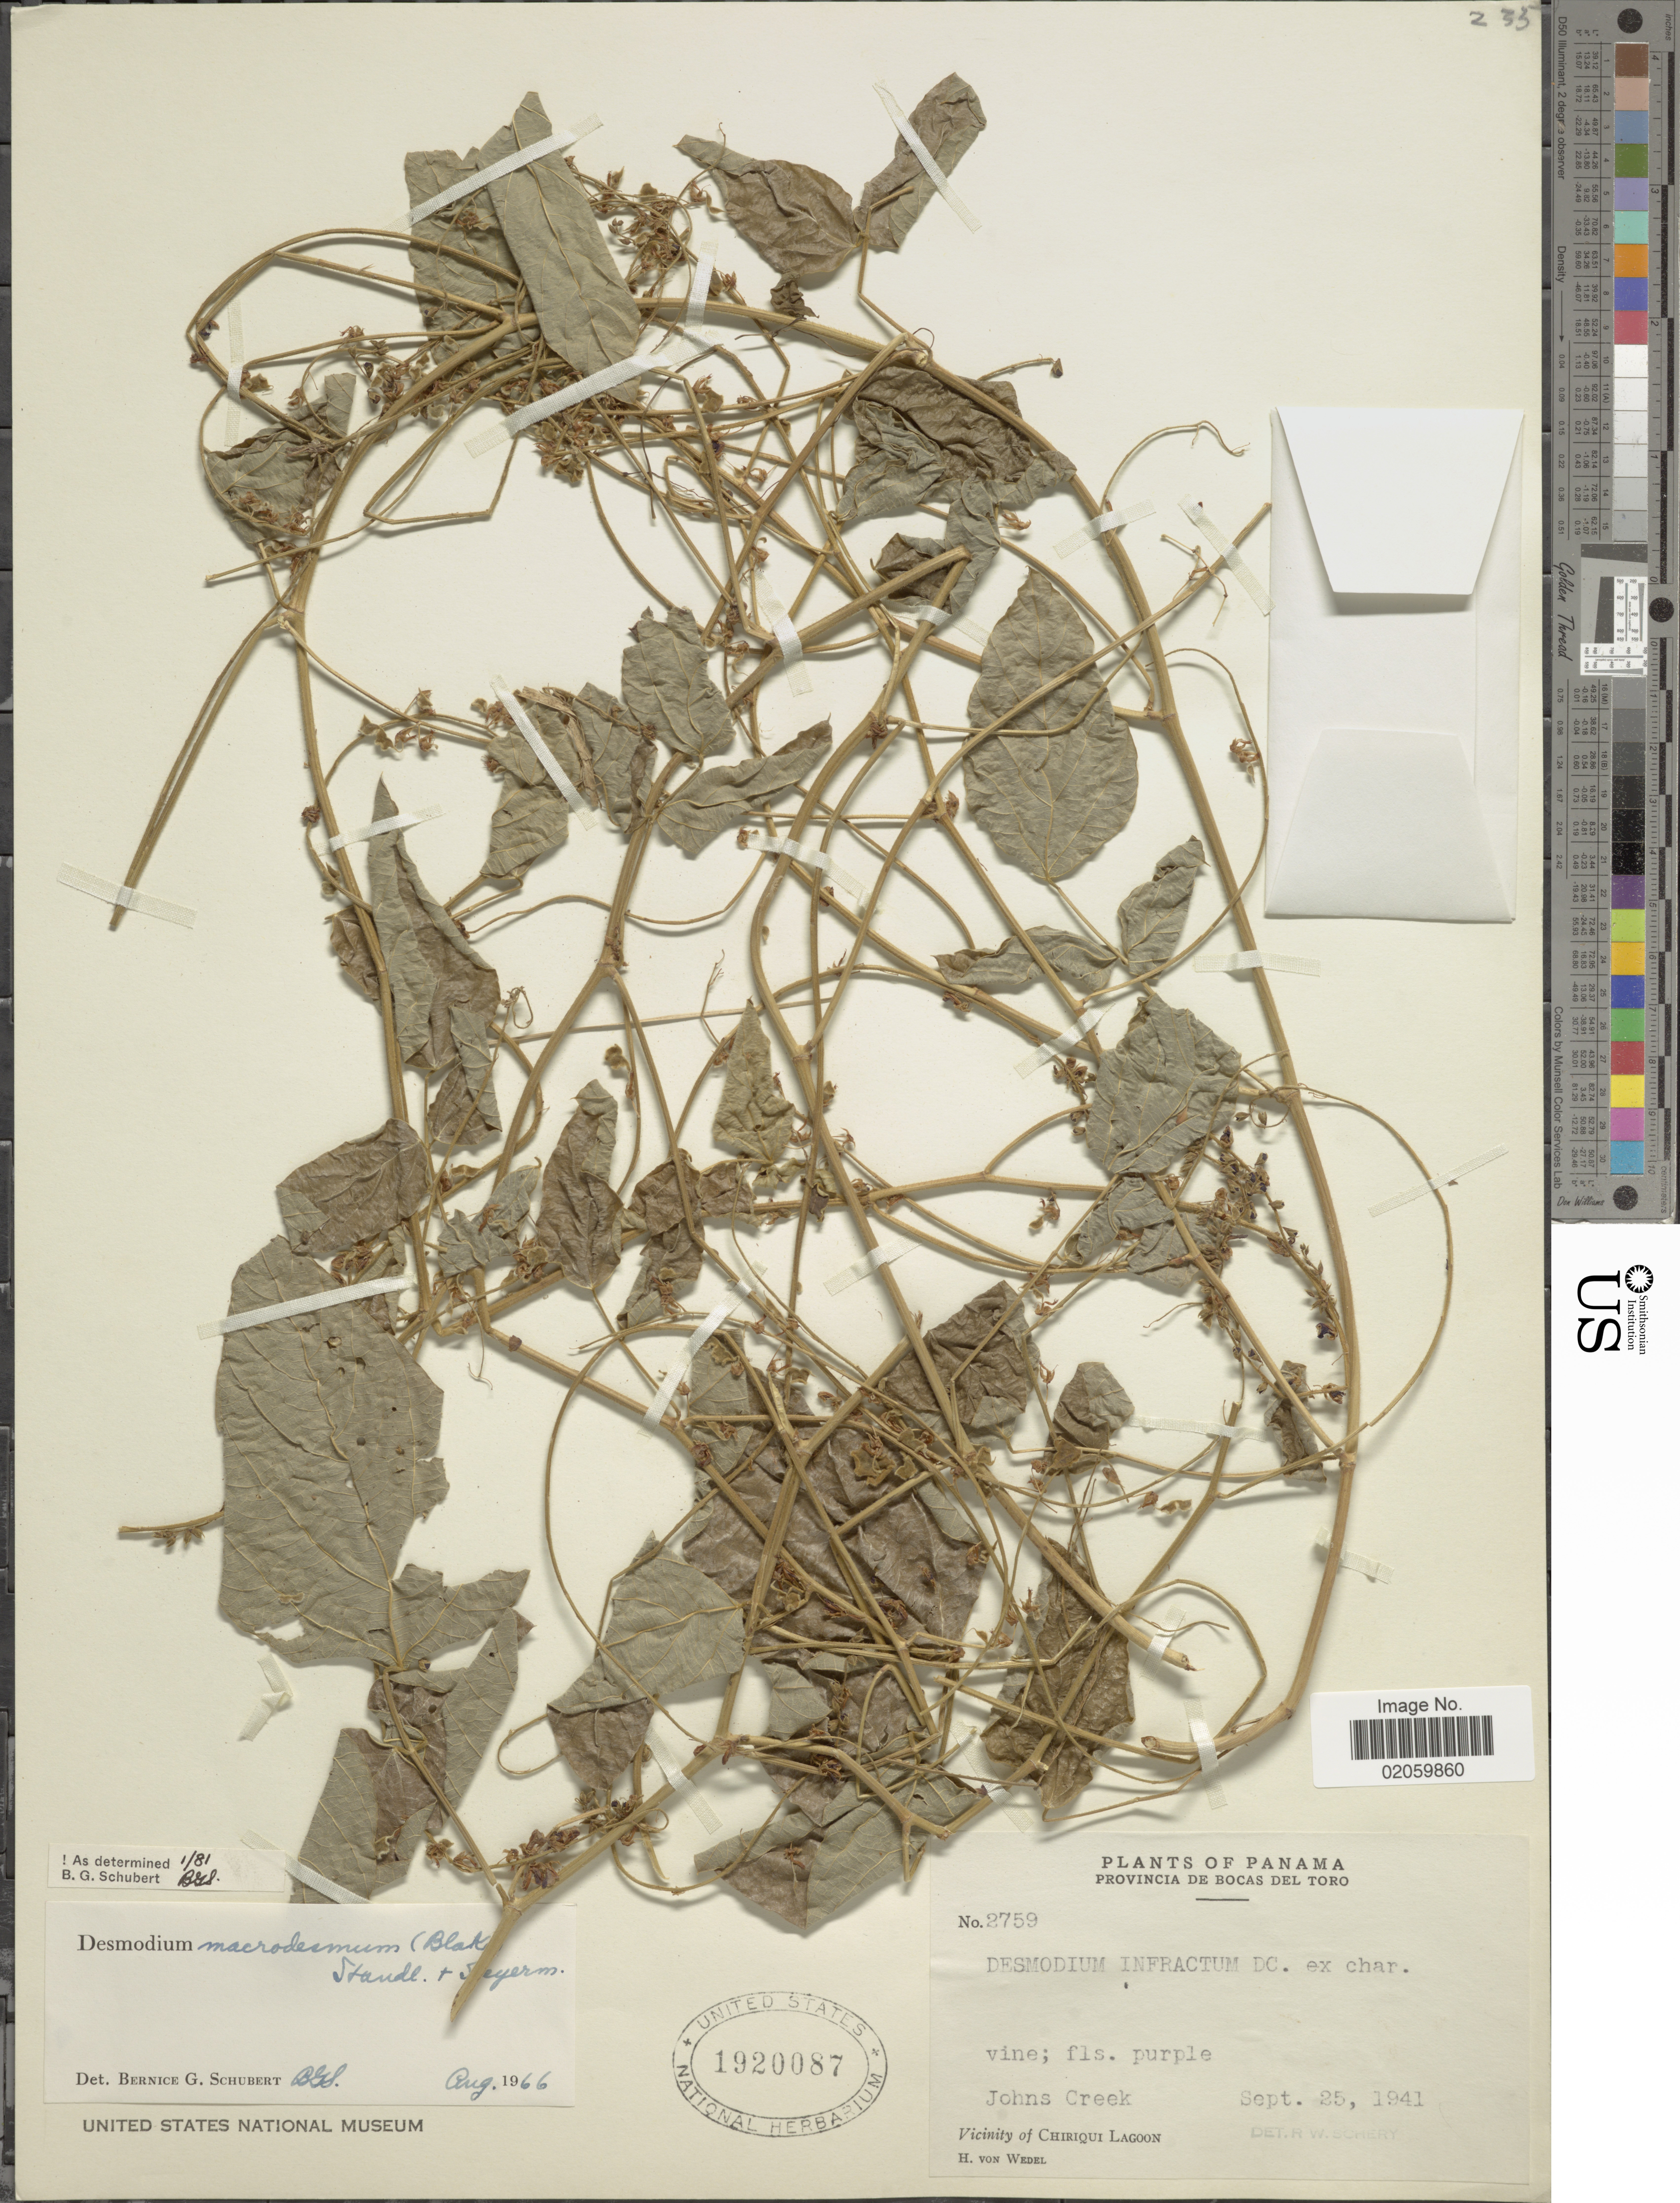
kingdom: Plantae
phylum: Tracheophyta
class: Magnoliopsida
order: Fabales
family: Fabaceae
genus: Desmodium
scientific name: Desmodium macrodesmum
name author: (S.F. Blake) Standl. & Steyerm.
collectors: H. von Wedel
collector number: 2759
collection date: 1941-09-25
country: Panama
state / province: Bocas del Toro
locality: Johns Creek, Vicinity of Chirqui Lagoon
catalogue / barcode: US 1920087